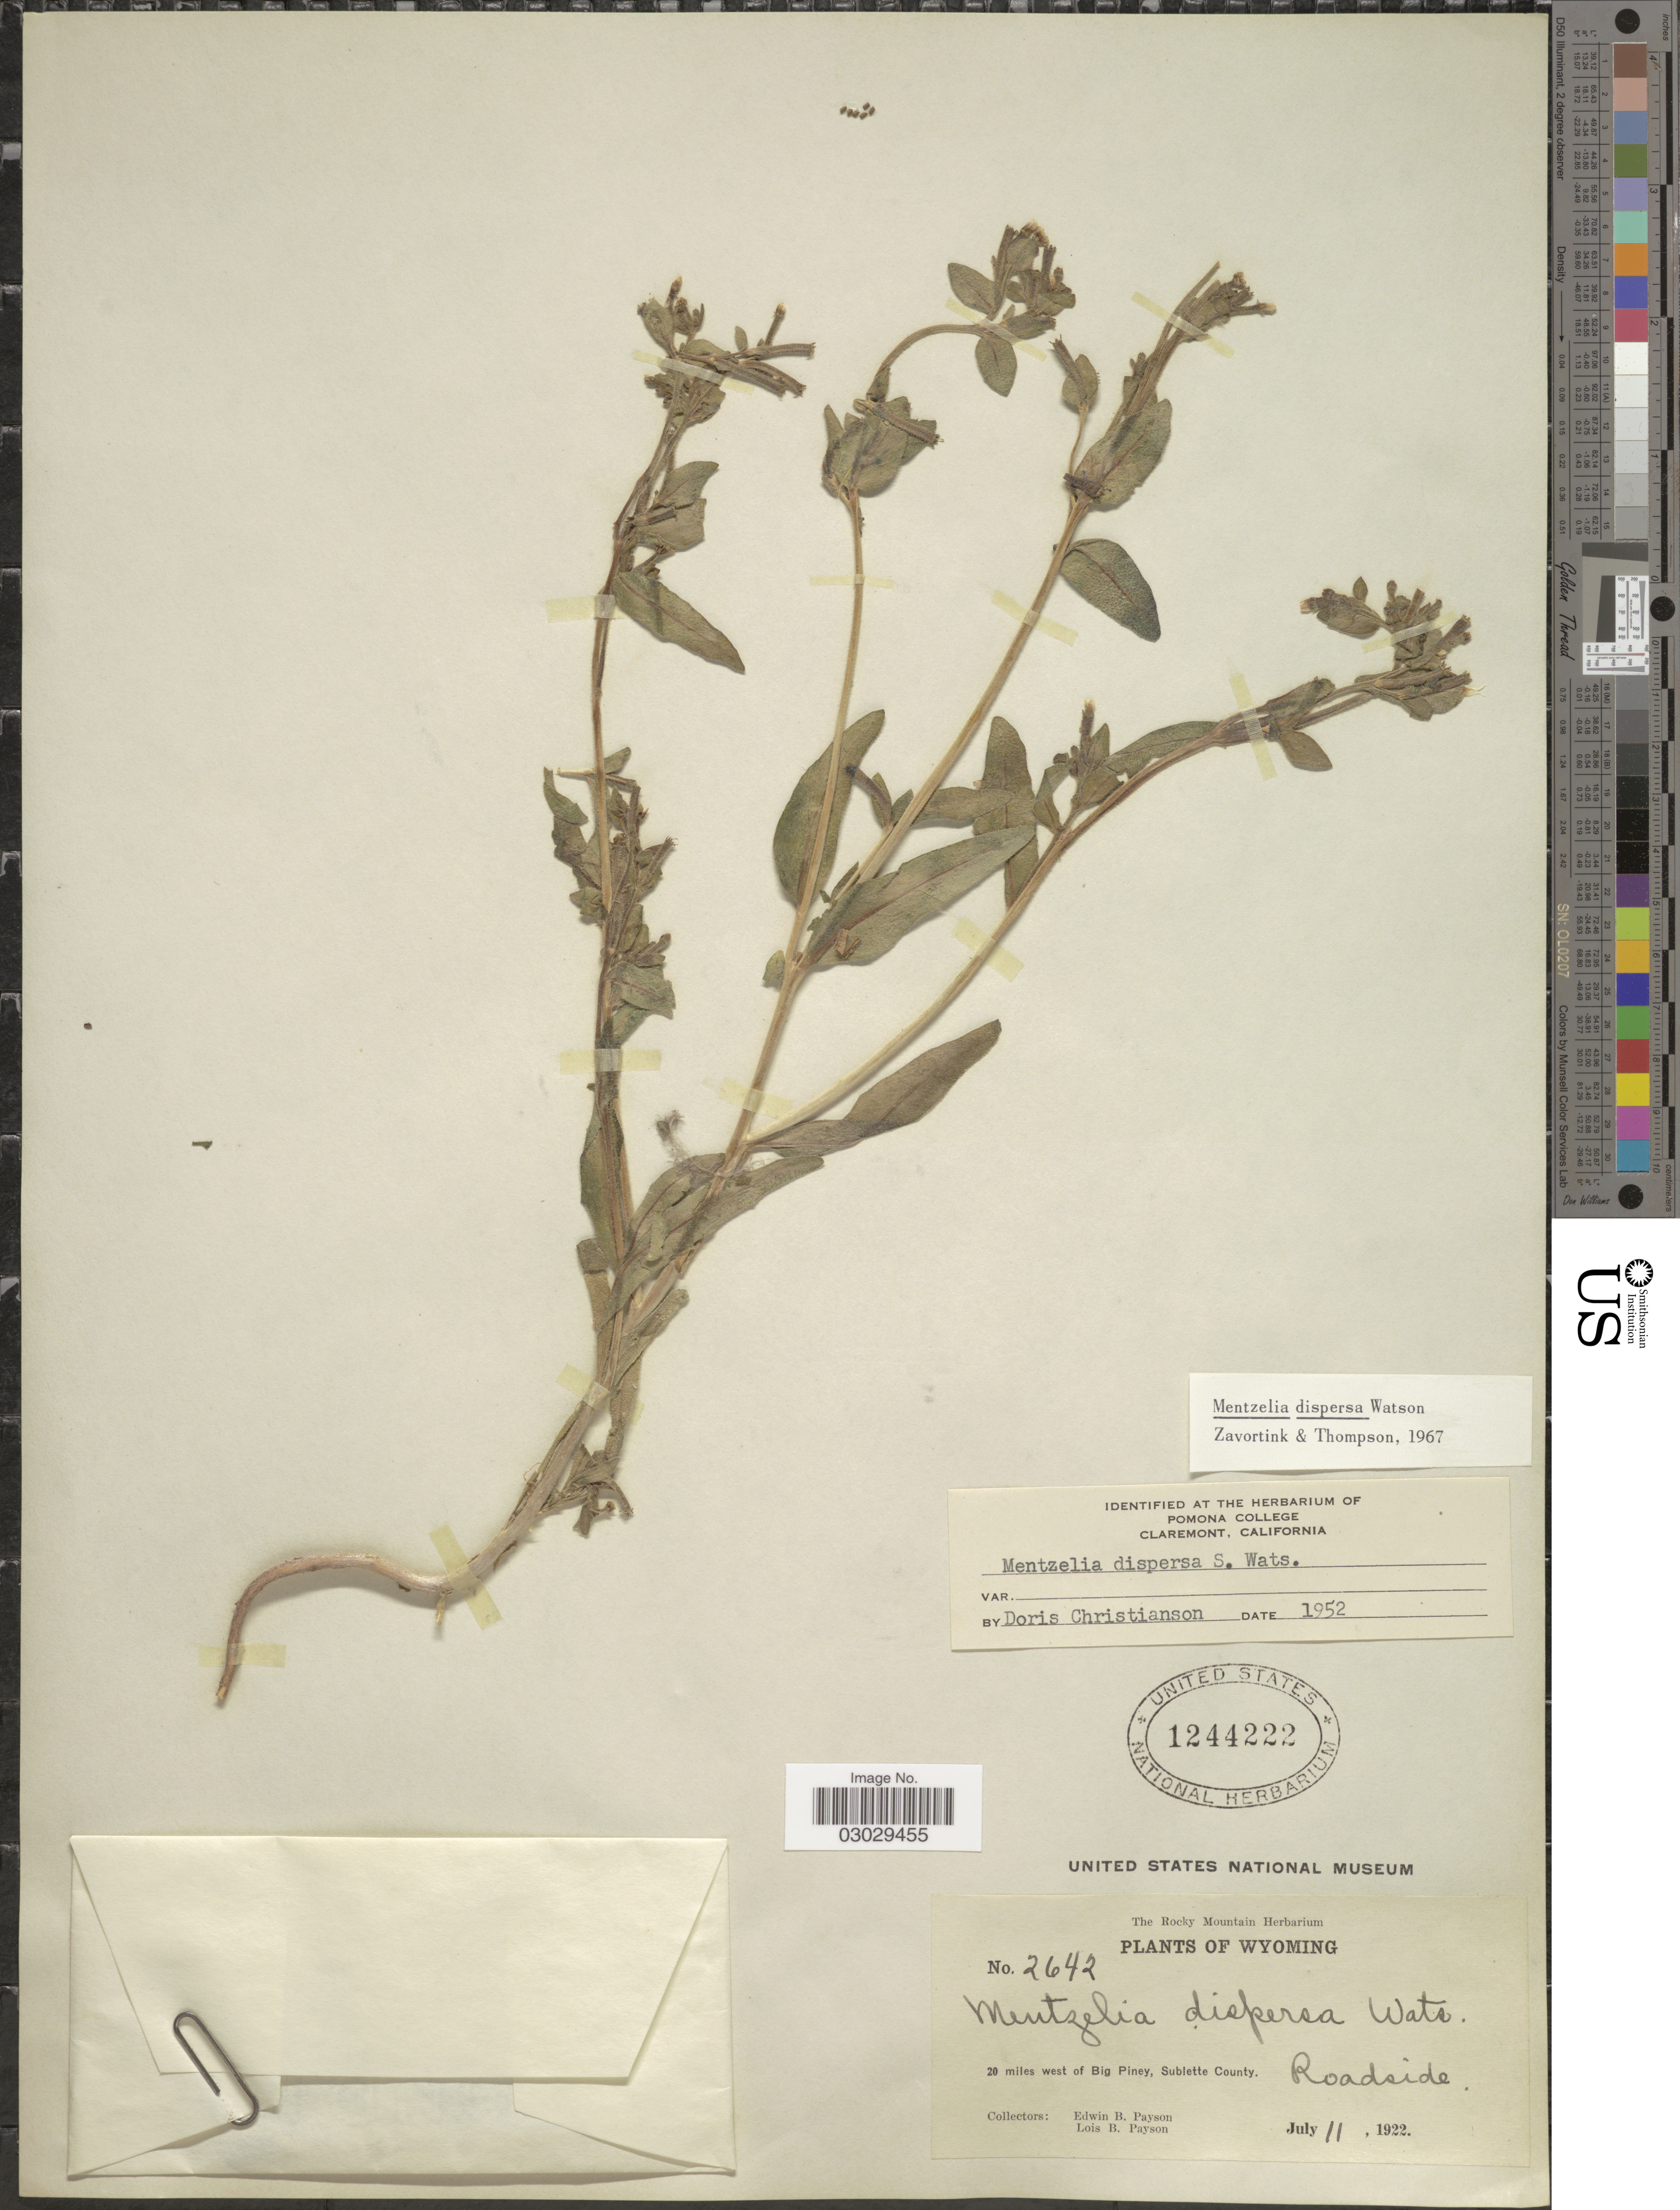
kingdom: Plantae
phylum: Tracheophyta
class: Magnoliopsida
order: Cornales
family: Loasaceae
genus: Mentzelia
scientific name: Mentzelia dispersa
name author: S. Watson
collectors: E. B. Payson & L. Payson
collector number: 2642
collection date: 1922-07-11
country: United States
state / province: Wyoming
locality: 20 miles west of Big Piney, Sublette County. Roadside.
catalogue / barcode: US 1244222